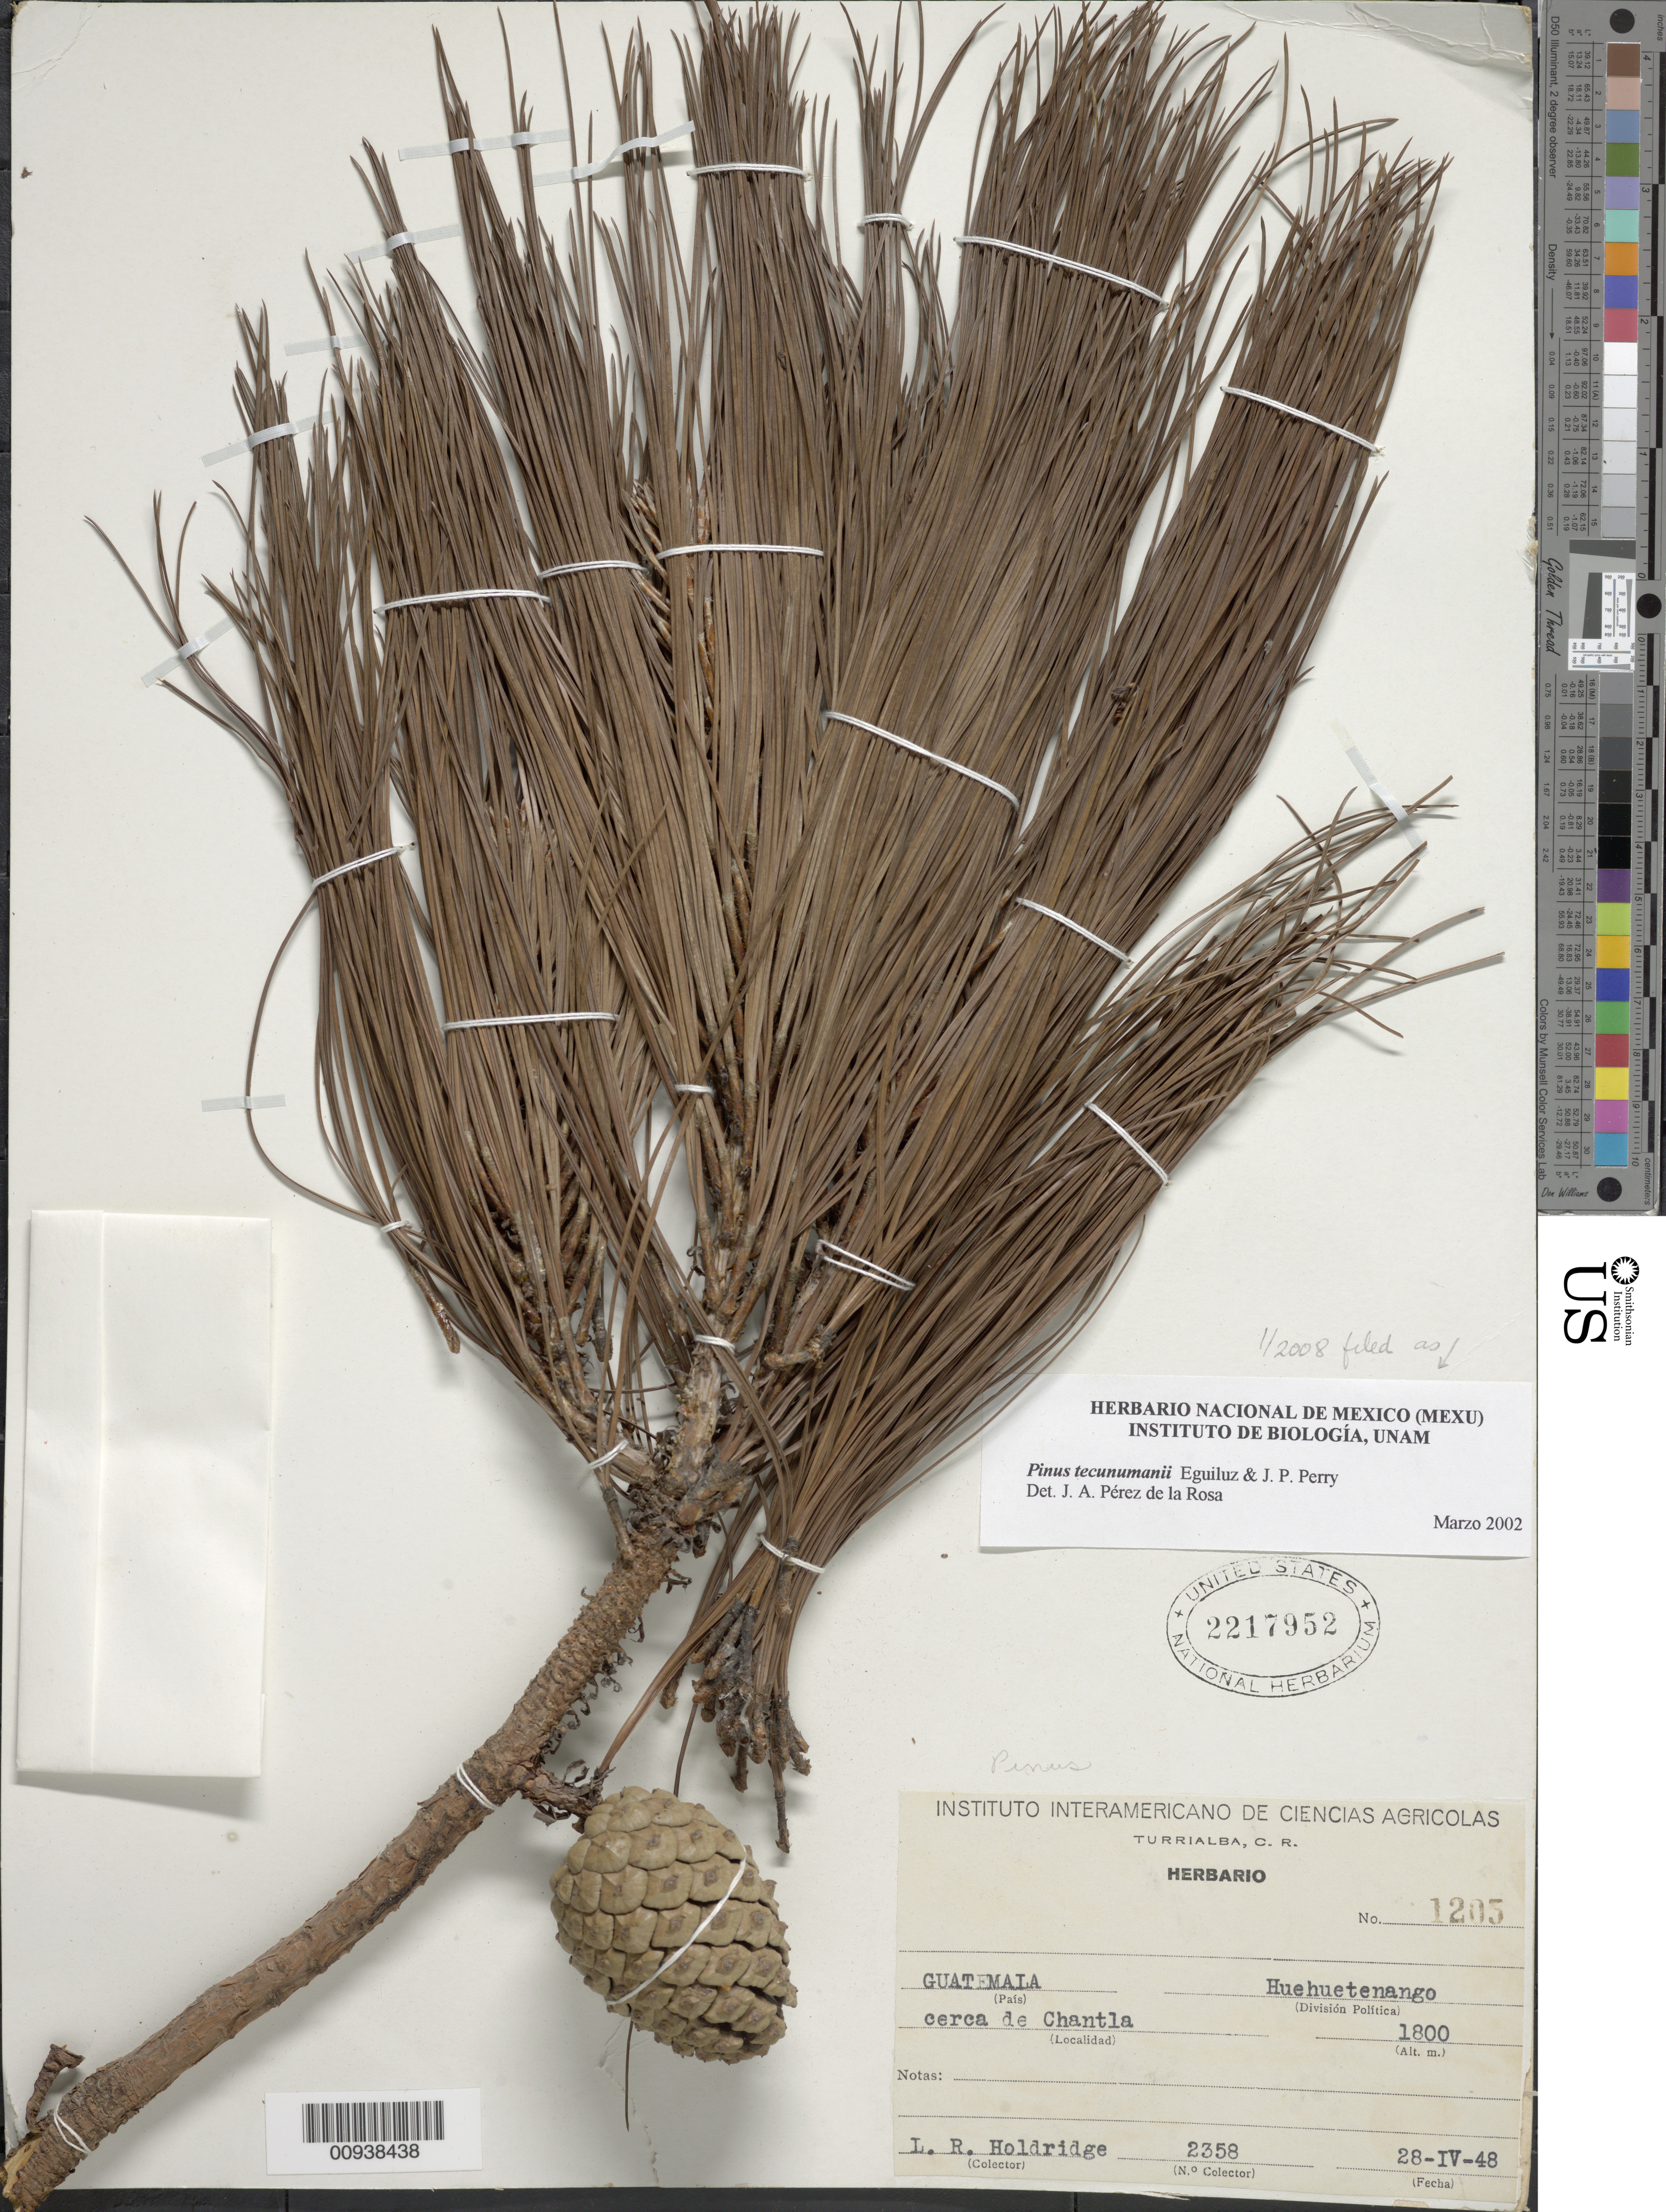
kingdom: Plantae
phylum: Tracheophyta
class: Pinopsida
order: Pinales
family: Pinaceae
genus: Pinus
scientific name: Pinus tecunumanii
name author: F. Schwerdtf. ex Eguiluz & J.P. Perry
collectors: L. Holdridge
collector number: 2358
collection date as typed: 28 Apr 1948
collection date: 1948-04-28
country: Guatemala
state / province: Huehuetenango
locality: Cerca de Chantla.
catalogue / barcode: US 2217952